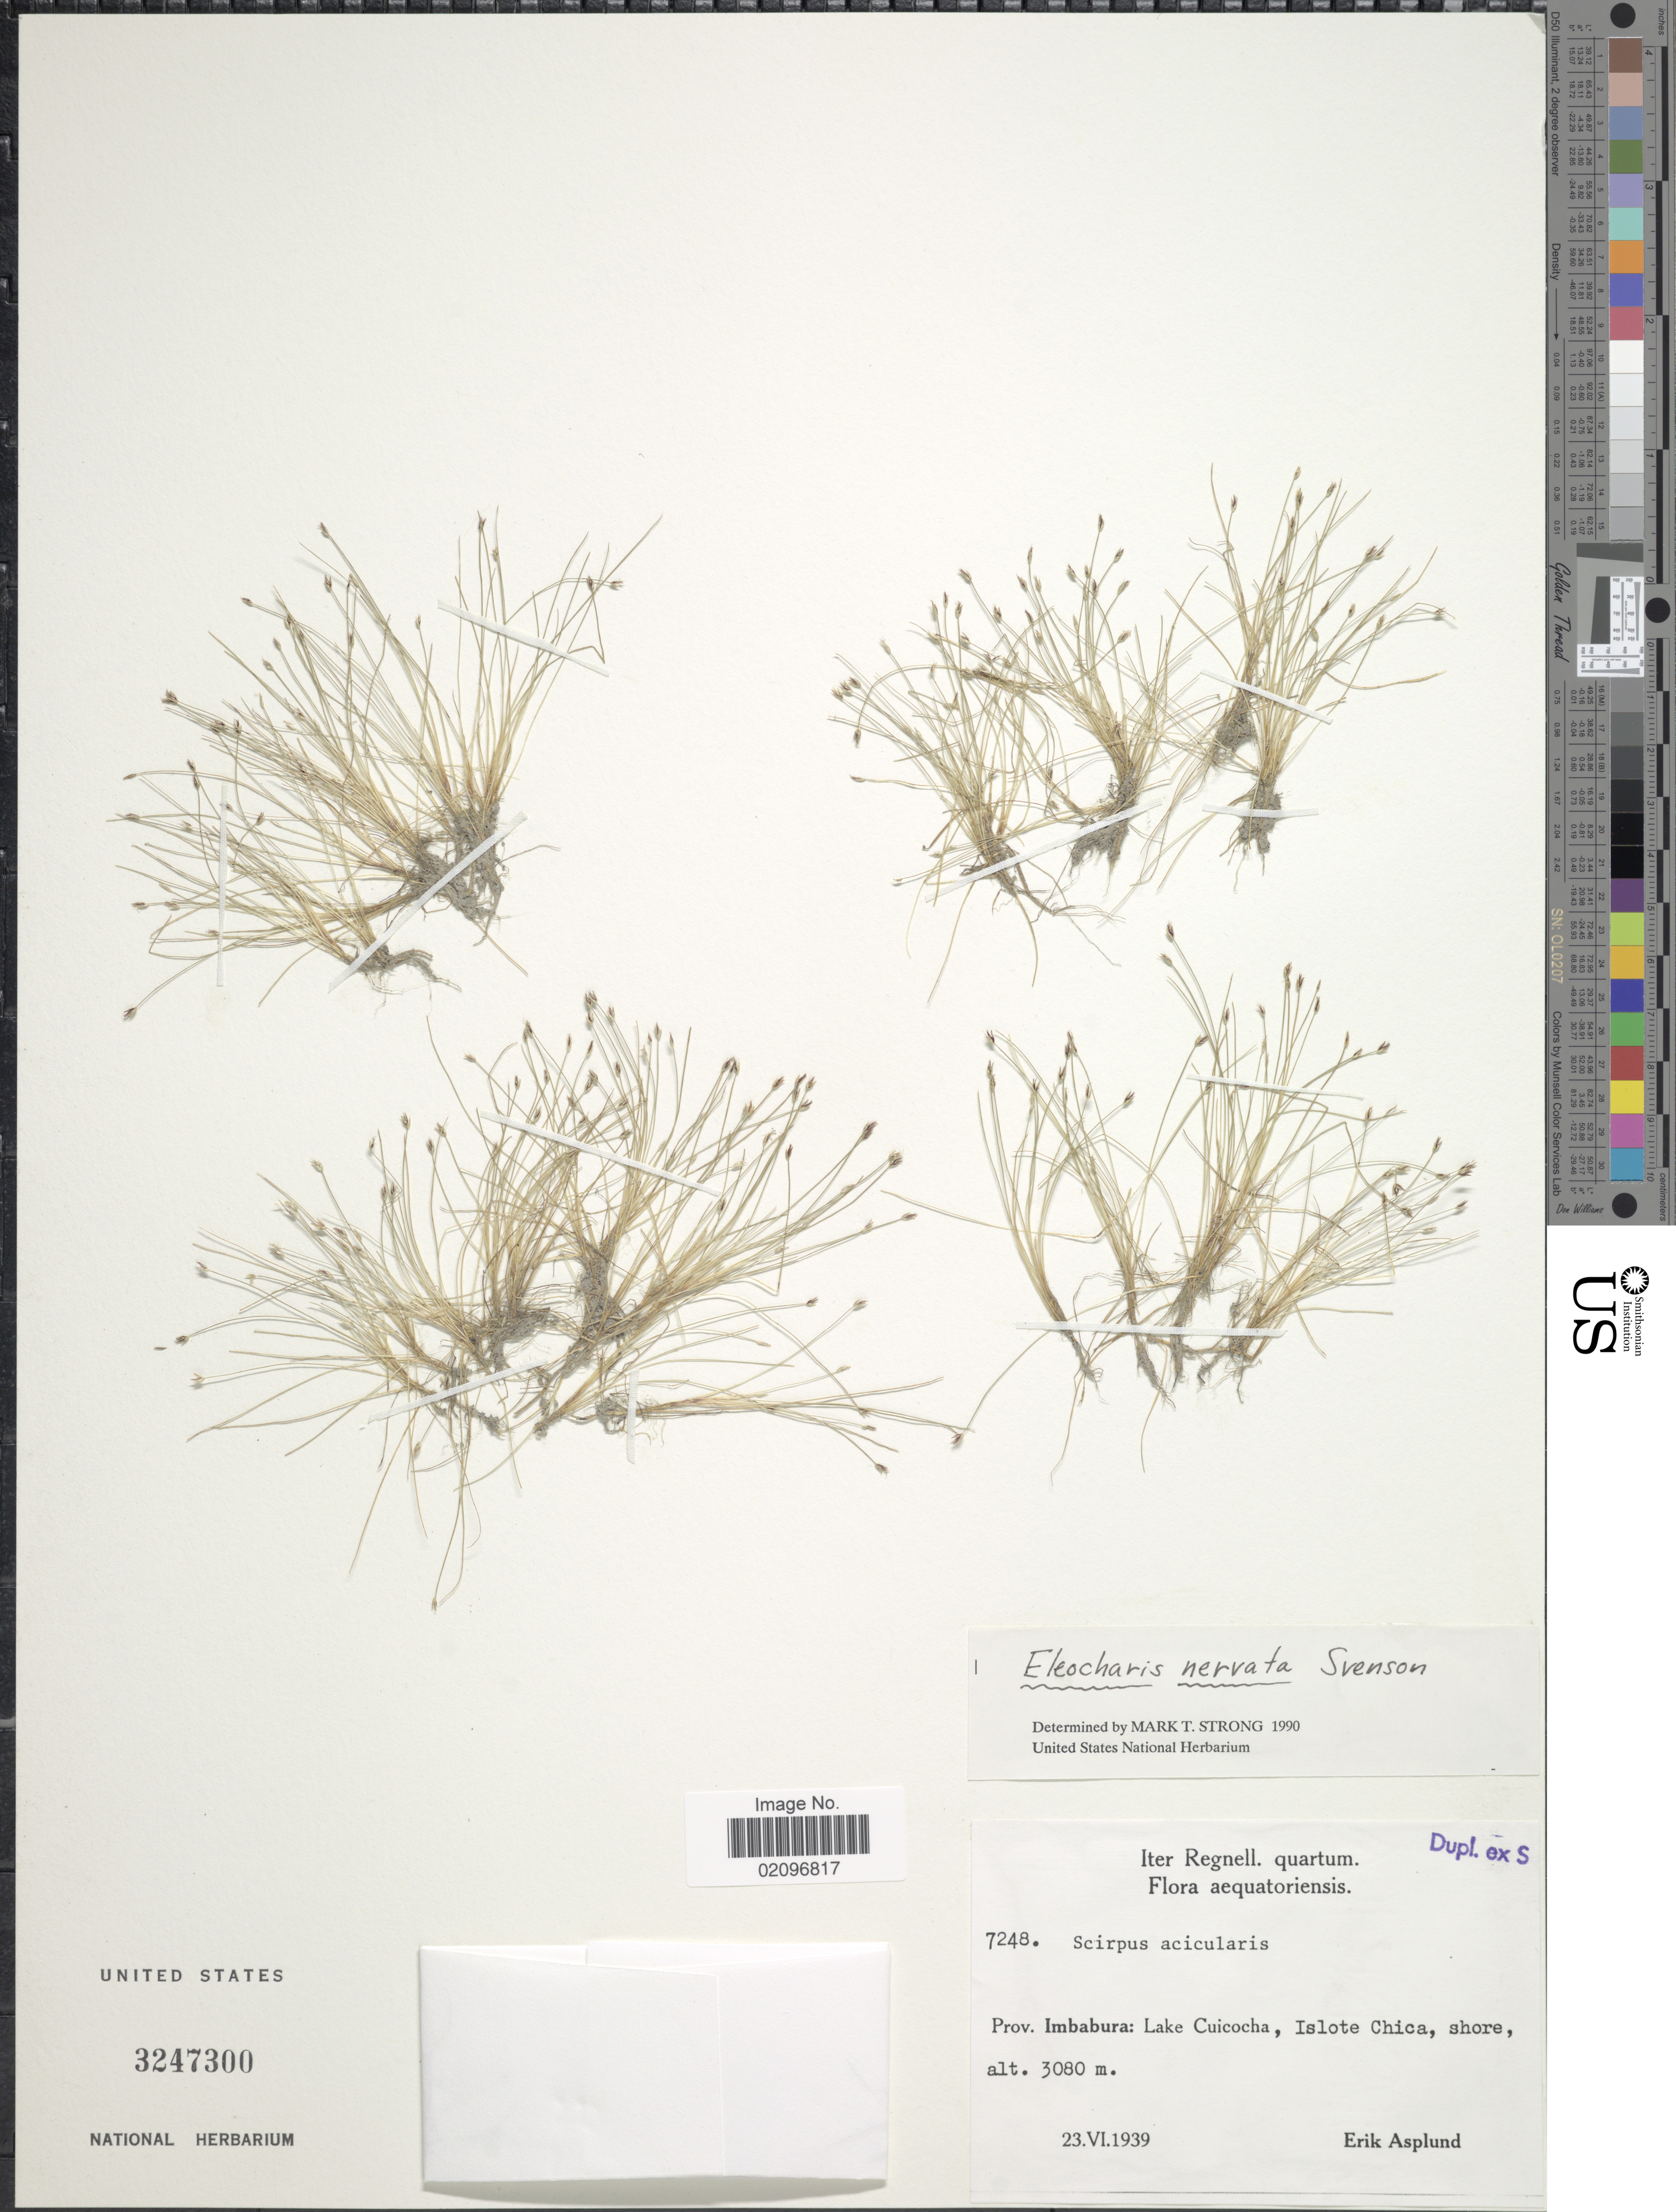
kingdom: Plantae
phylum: Tracheophyta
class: Liliopsida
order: Poales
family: Cyperaceae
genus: Eleocharis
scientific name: Eleocharis nervata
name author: Svenson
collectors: E. Asplund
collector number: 7248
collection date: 1939-06-23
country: Ecuador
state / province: Imbabura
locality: Prov. Imbabura: Lake Cuicocha, Islote Chica, shore. aequatoriensis.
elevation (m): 3080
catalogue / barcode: US 3247300